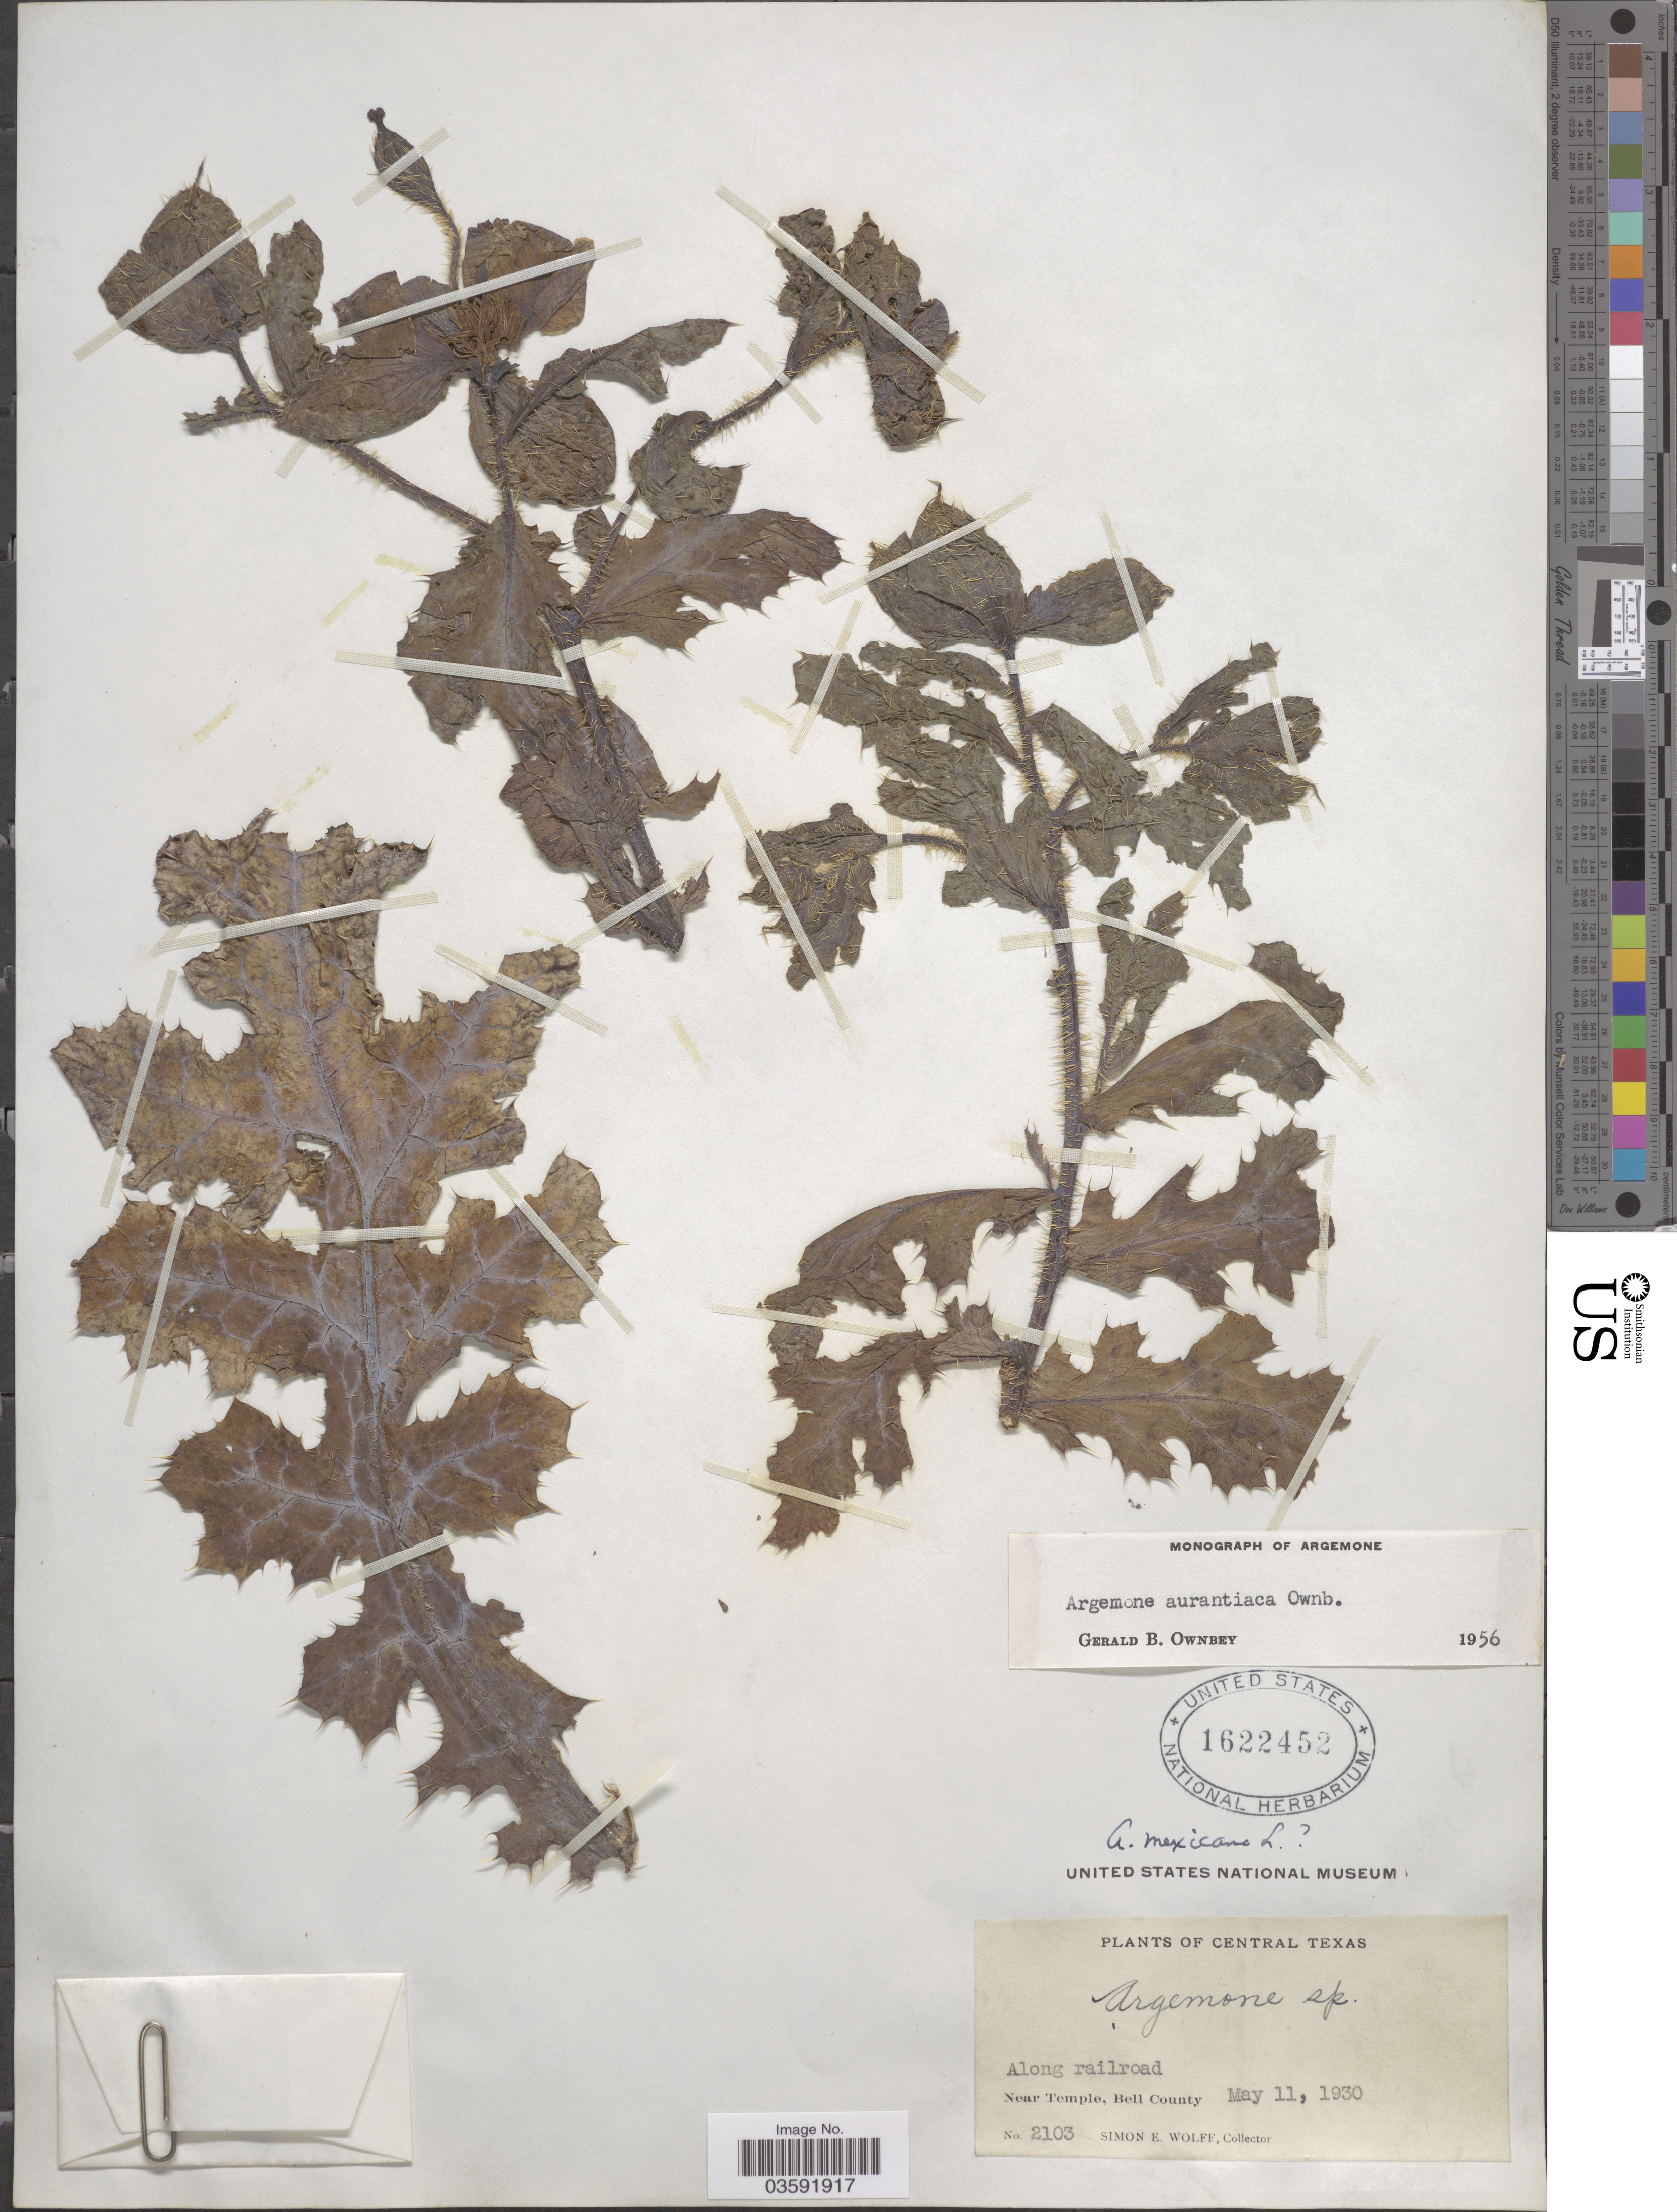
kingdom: Plantae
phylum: Tracheophyta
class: Magnoliopsida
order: Ranunculales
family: Papaveraceae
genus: Argemone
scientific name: Argemone aurantiaca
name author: G.B. Ownbey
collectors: S. E. Wolff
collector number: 2103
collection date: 1930-05-11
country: United States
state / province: Texas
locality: Central Texas. Along railroad. Near Temple, Bell County.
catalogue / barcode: US 1622452